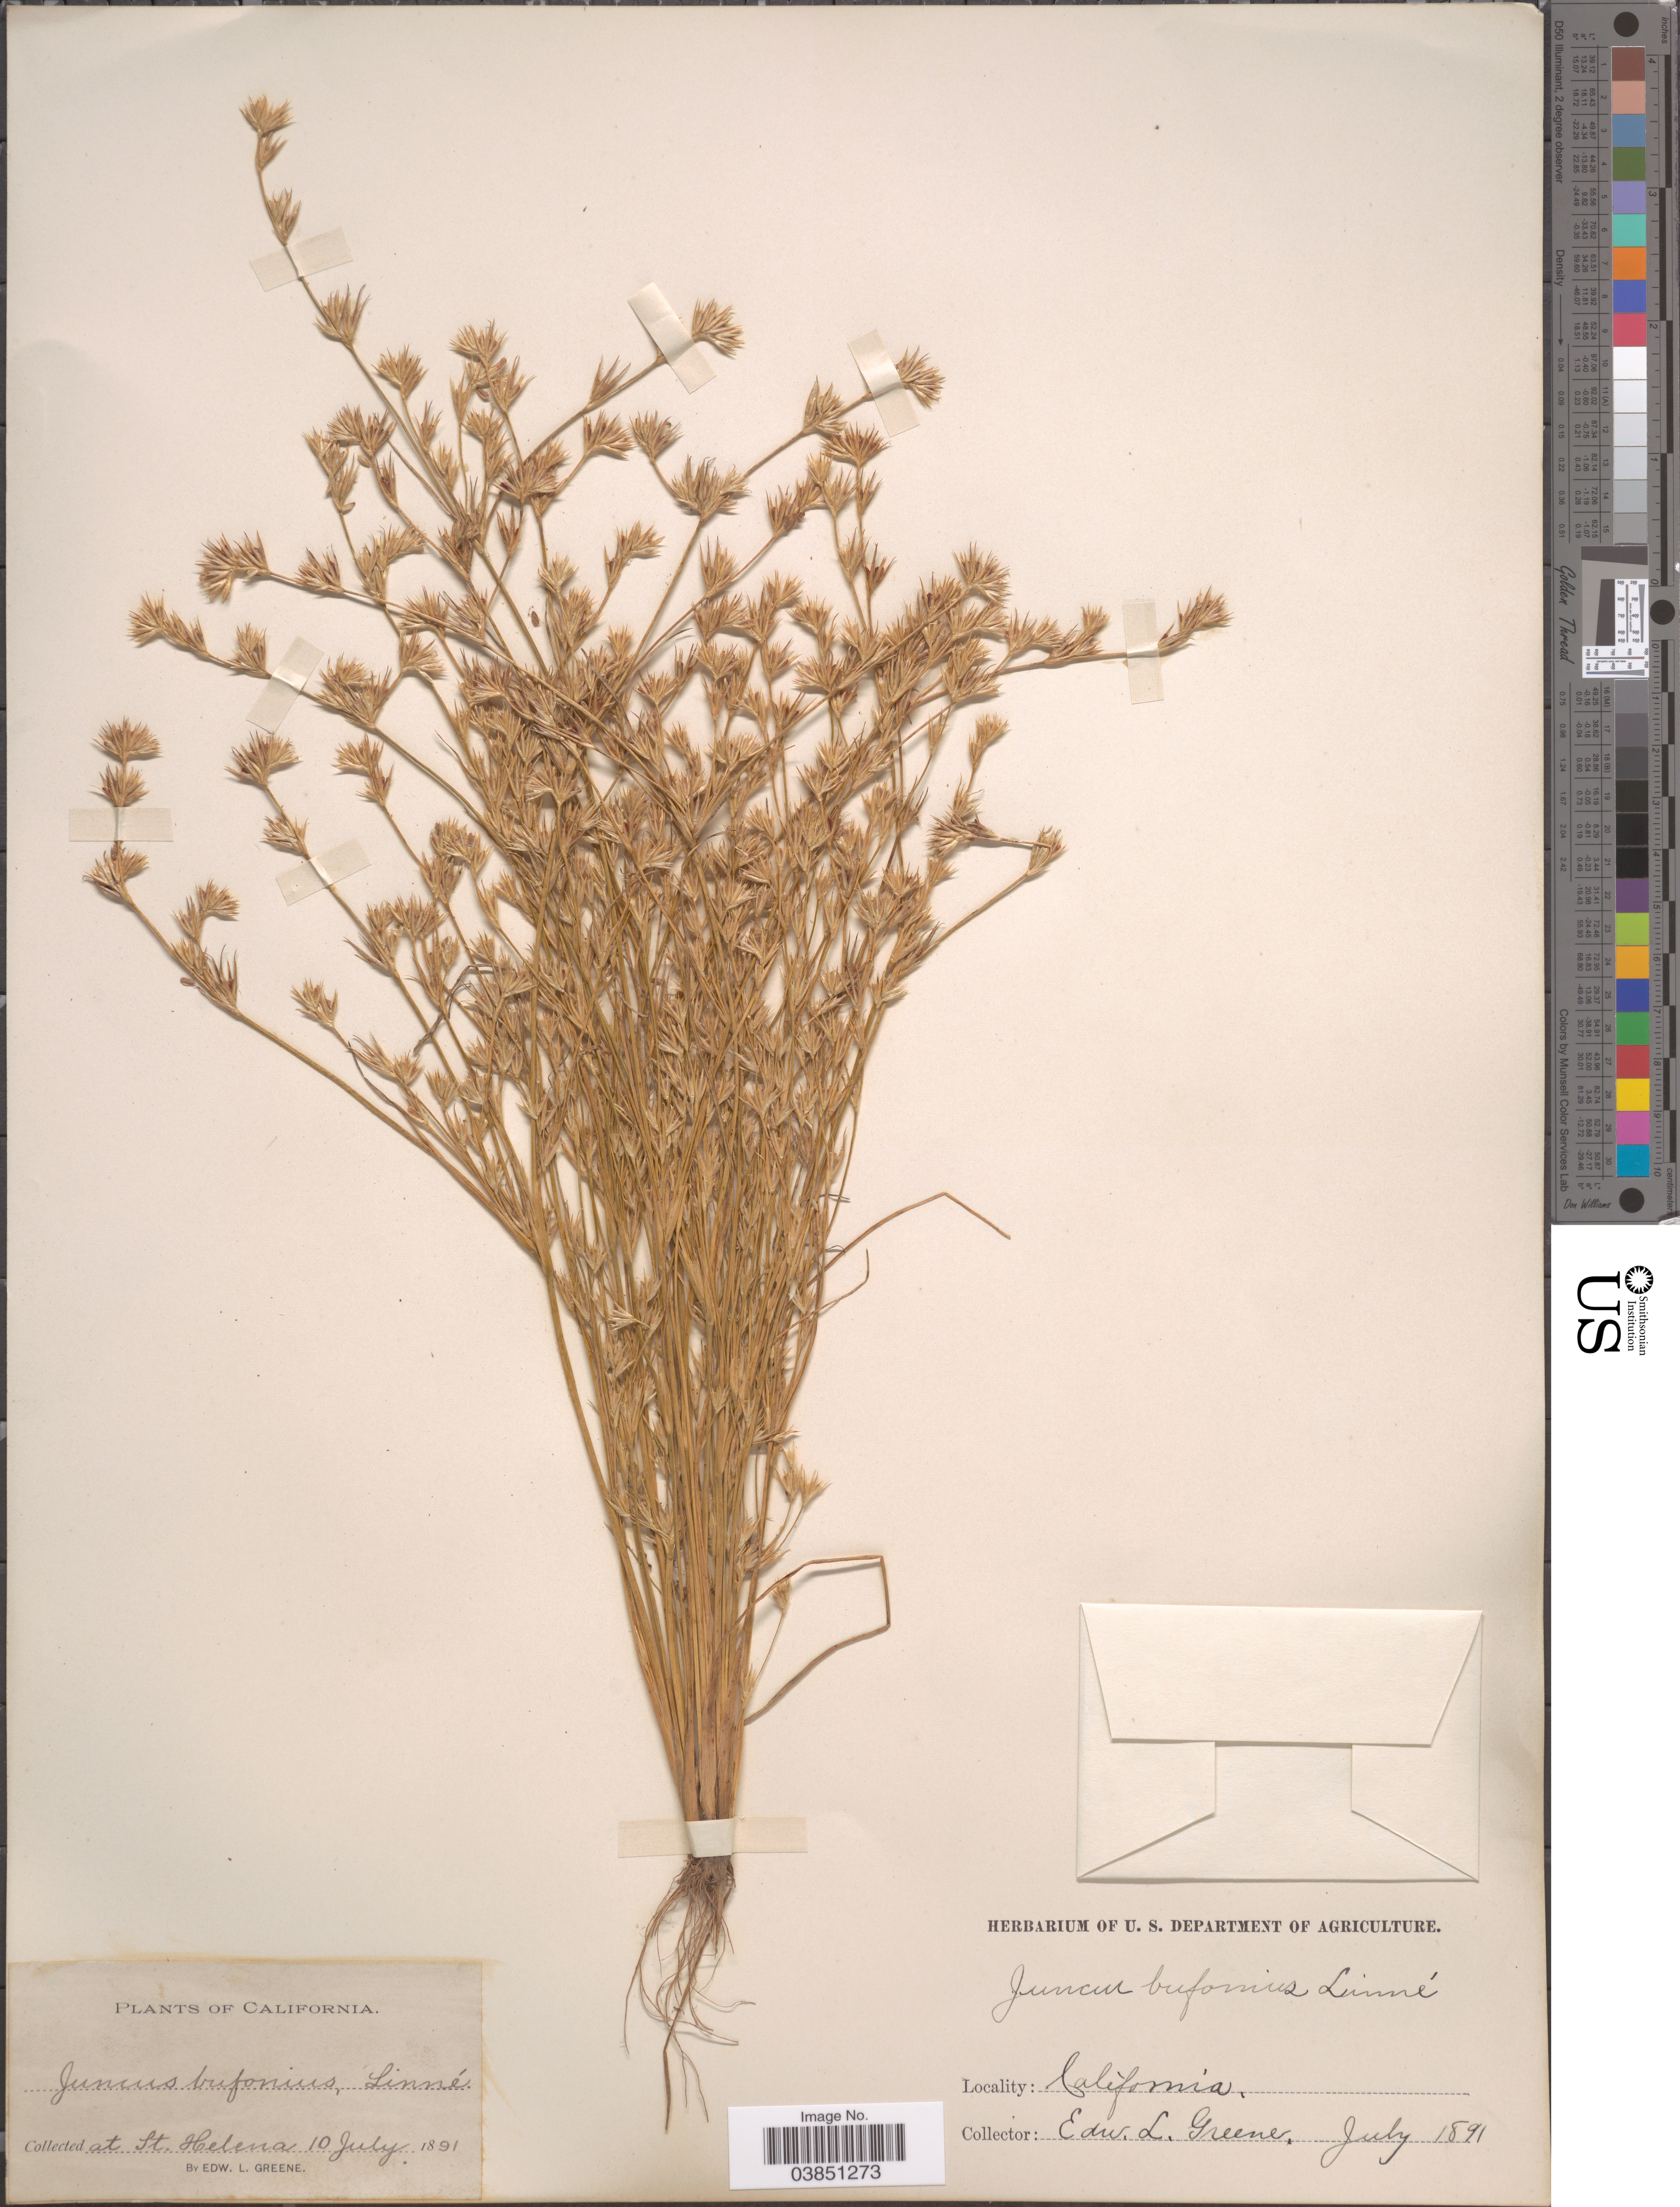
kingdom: Plantae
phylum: Tracheophyta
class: Liliopsida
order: Poales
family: Juncaceae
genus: Juncus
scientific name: Juncus bufonius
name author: L.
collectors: E. L. Greene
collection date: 1891-07-10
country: United States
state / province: California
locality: St. Helena.